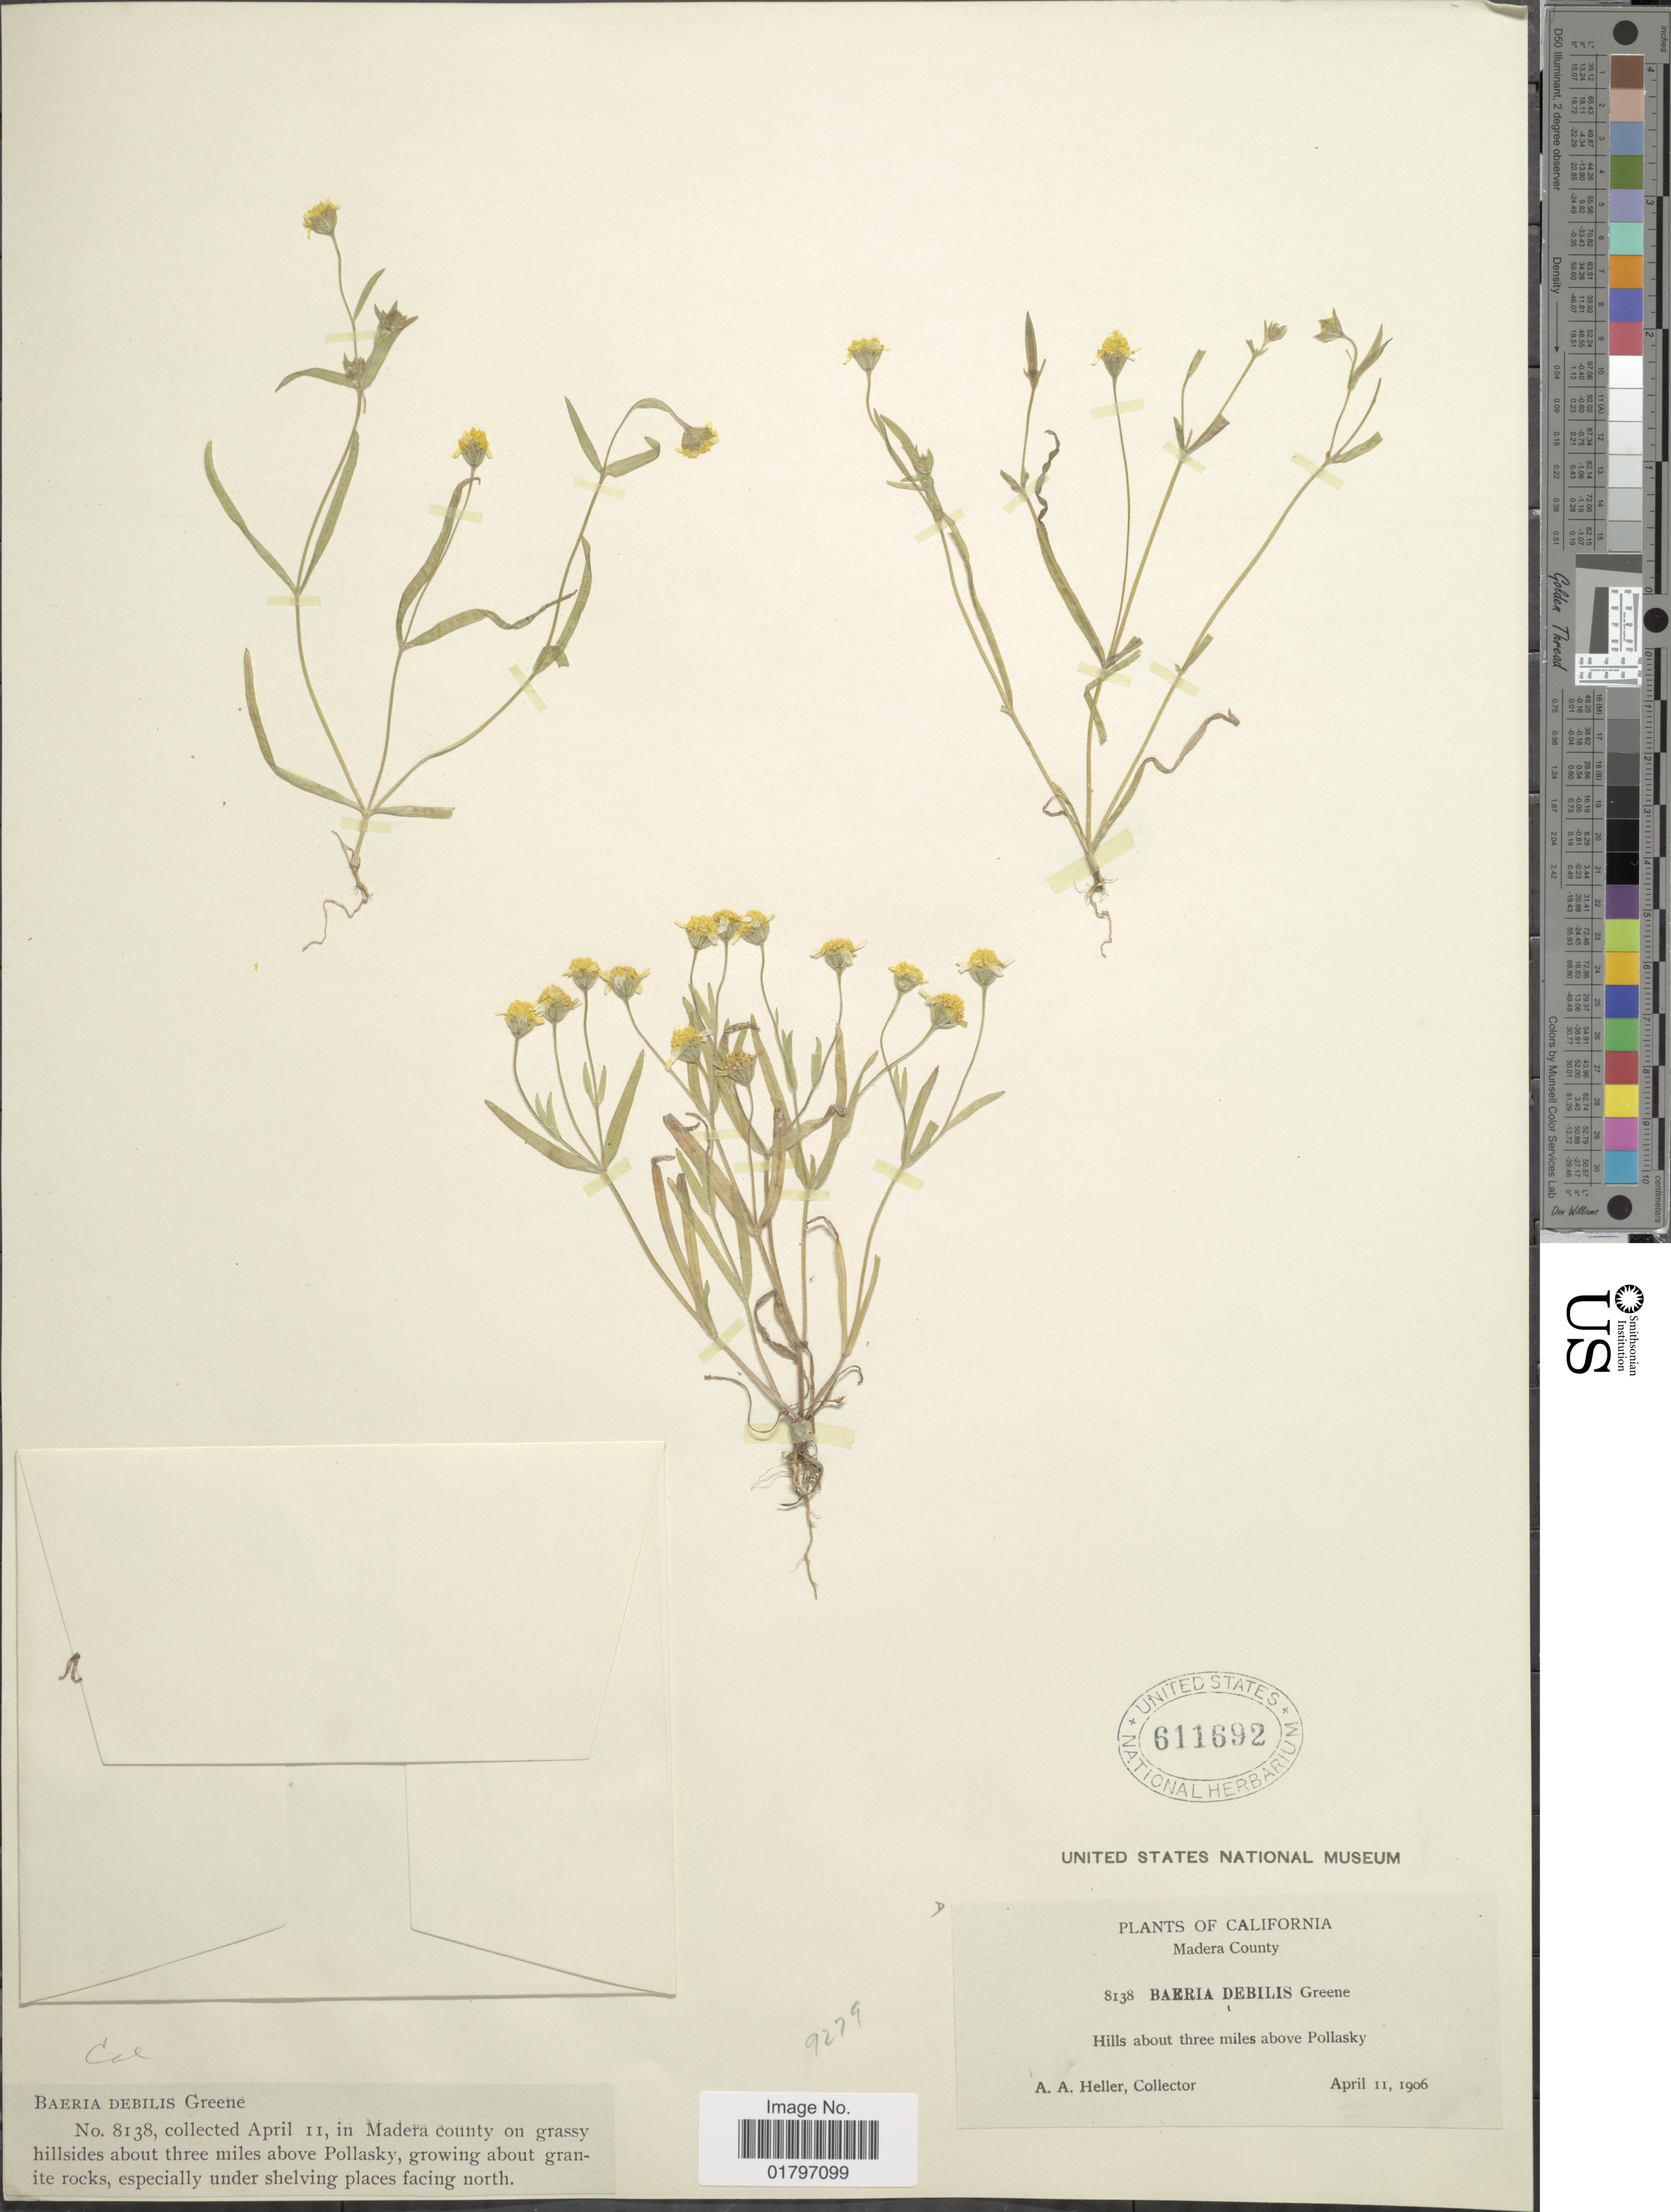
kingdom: Plantae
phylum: Tracheophyta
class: Magnoliopsida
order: Asterales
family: Asteraceae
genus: Lasthenia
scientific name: Lasthenia debilis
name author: (Greene ex A. Gray) Ornduff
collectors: A. A. Heller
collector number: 8138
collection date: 1906-04-11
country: United States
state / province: California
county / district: Madera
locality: Madera County. Hills about three miles above Pollasky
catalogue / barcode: US 611692